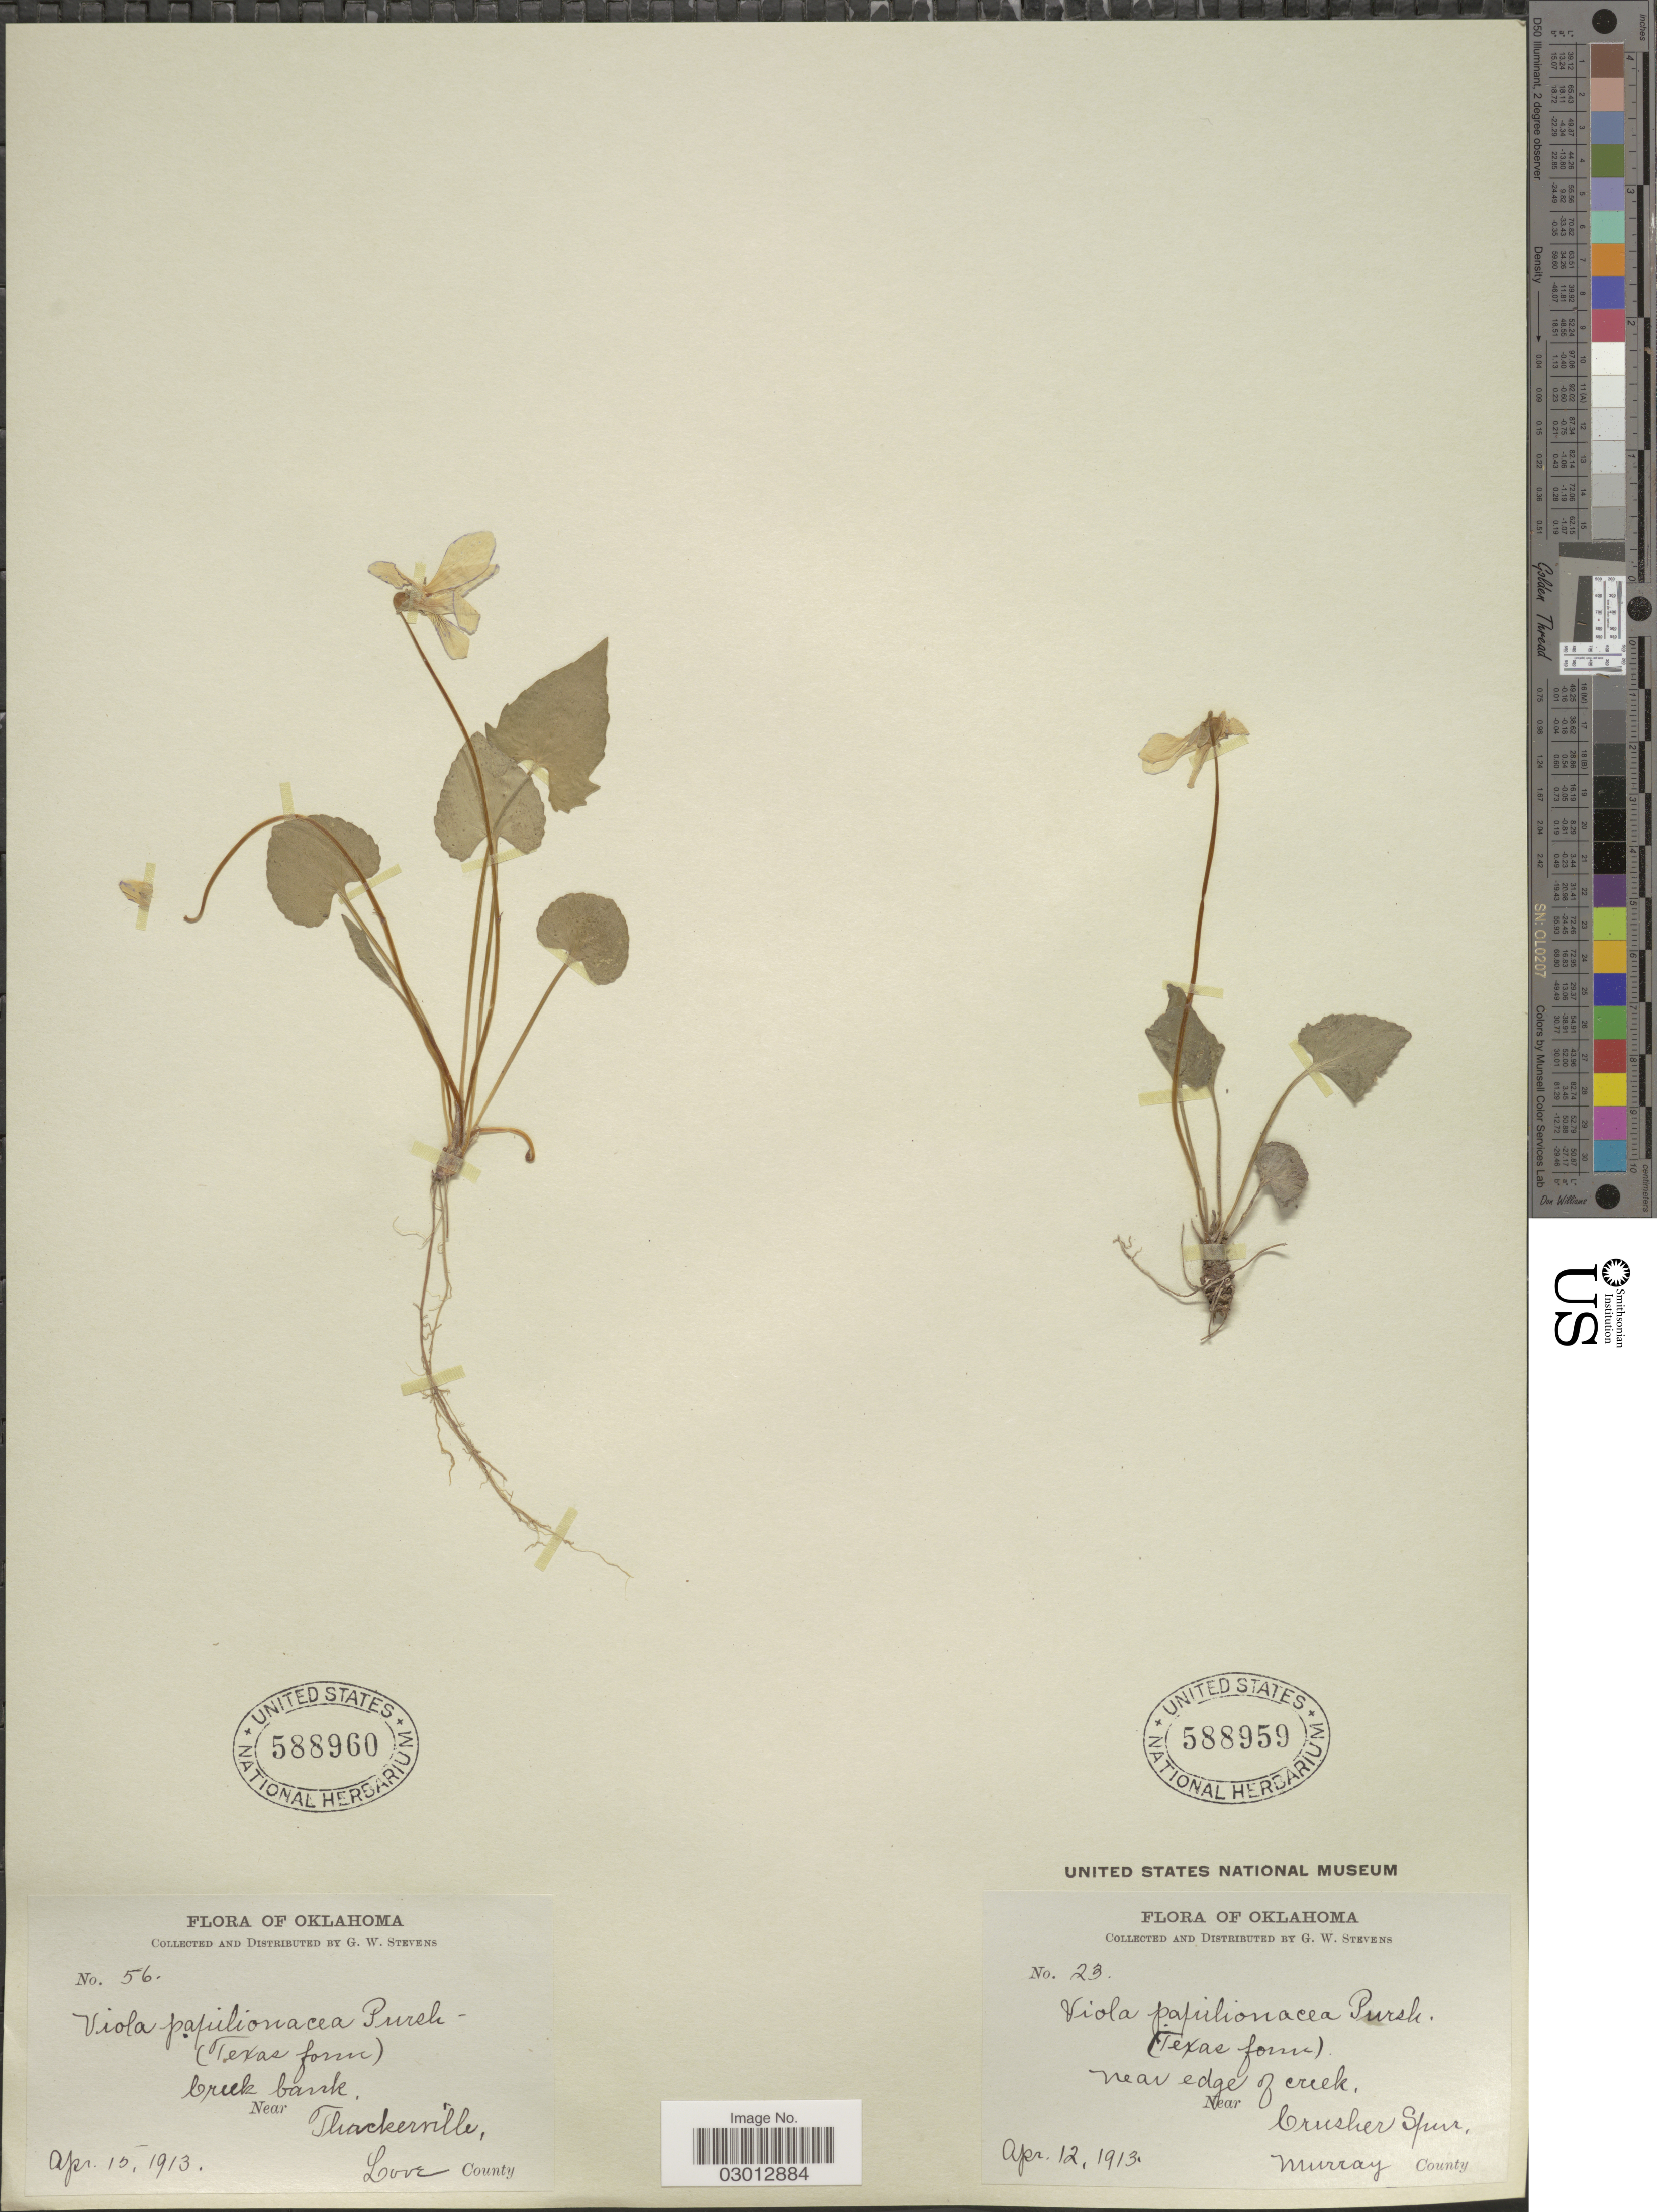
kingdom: Plantae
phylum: Tracheophyta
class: Magnoliopsida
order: Malpighiales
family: Violaceae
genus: Viola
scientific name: Viola papilionacea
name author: Pursh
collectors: G. W. Stevens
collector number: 23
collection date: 1913-04-12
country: United States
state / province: Oklahoma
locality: Near edge of creek. Neart Crusher Spur, Murray County.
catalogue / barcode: US 588959